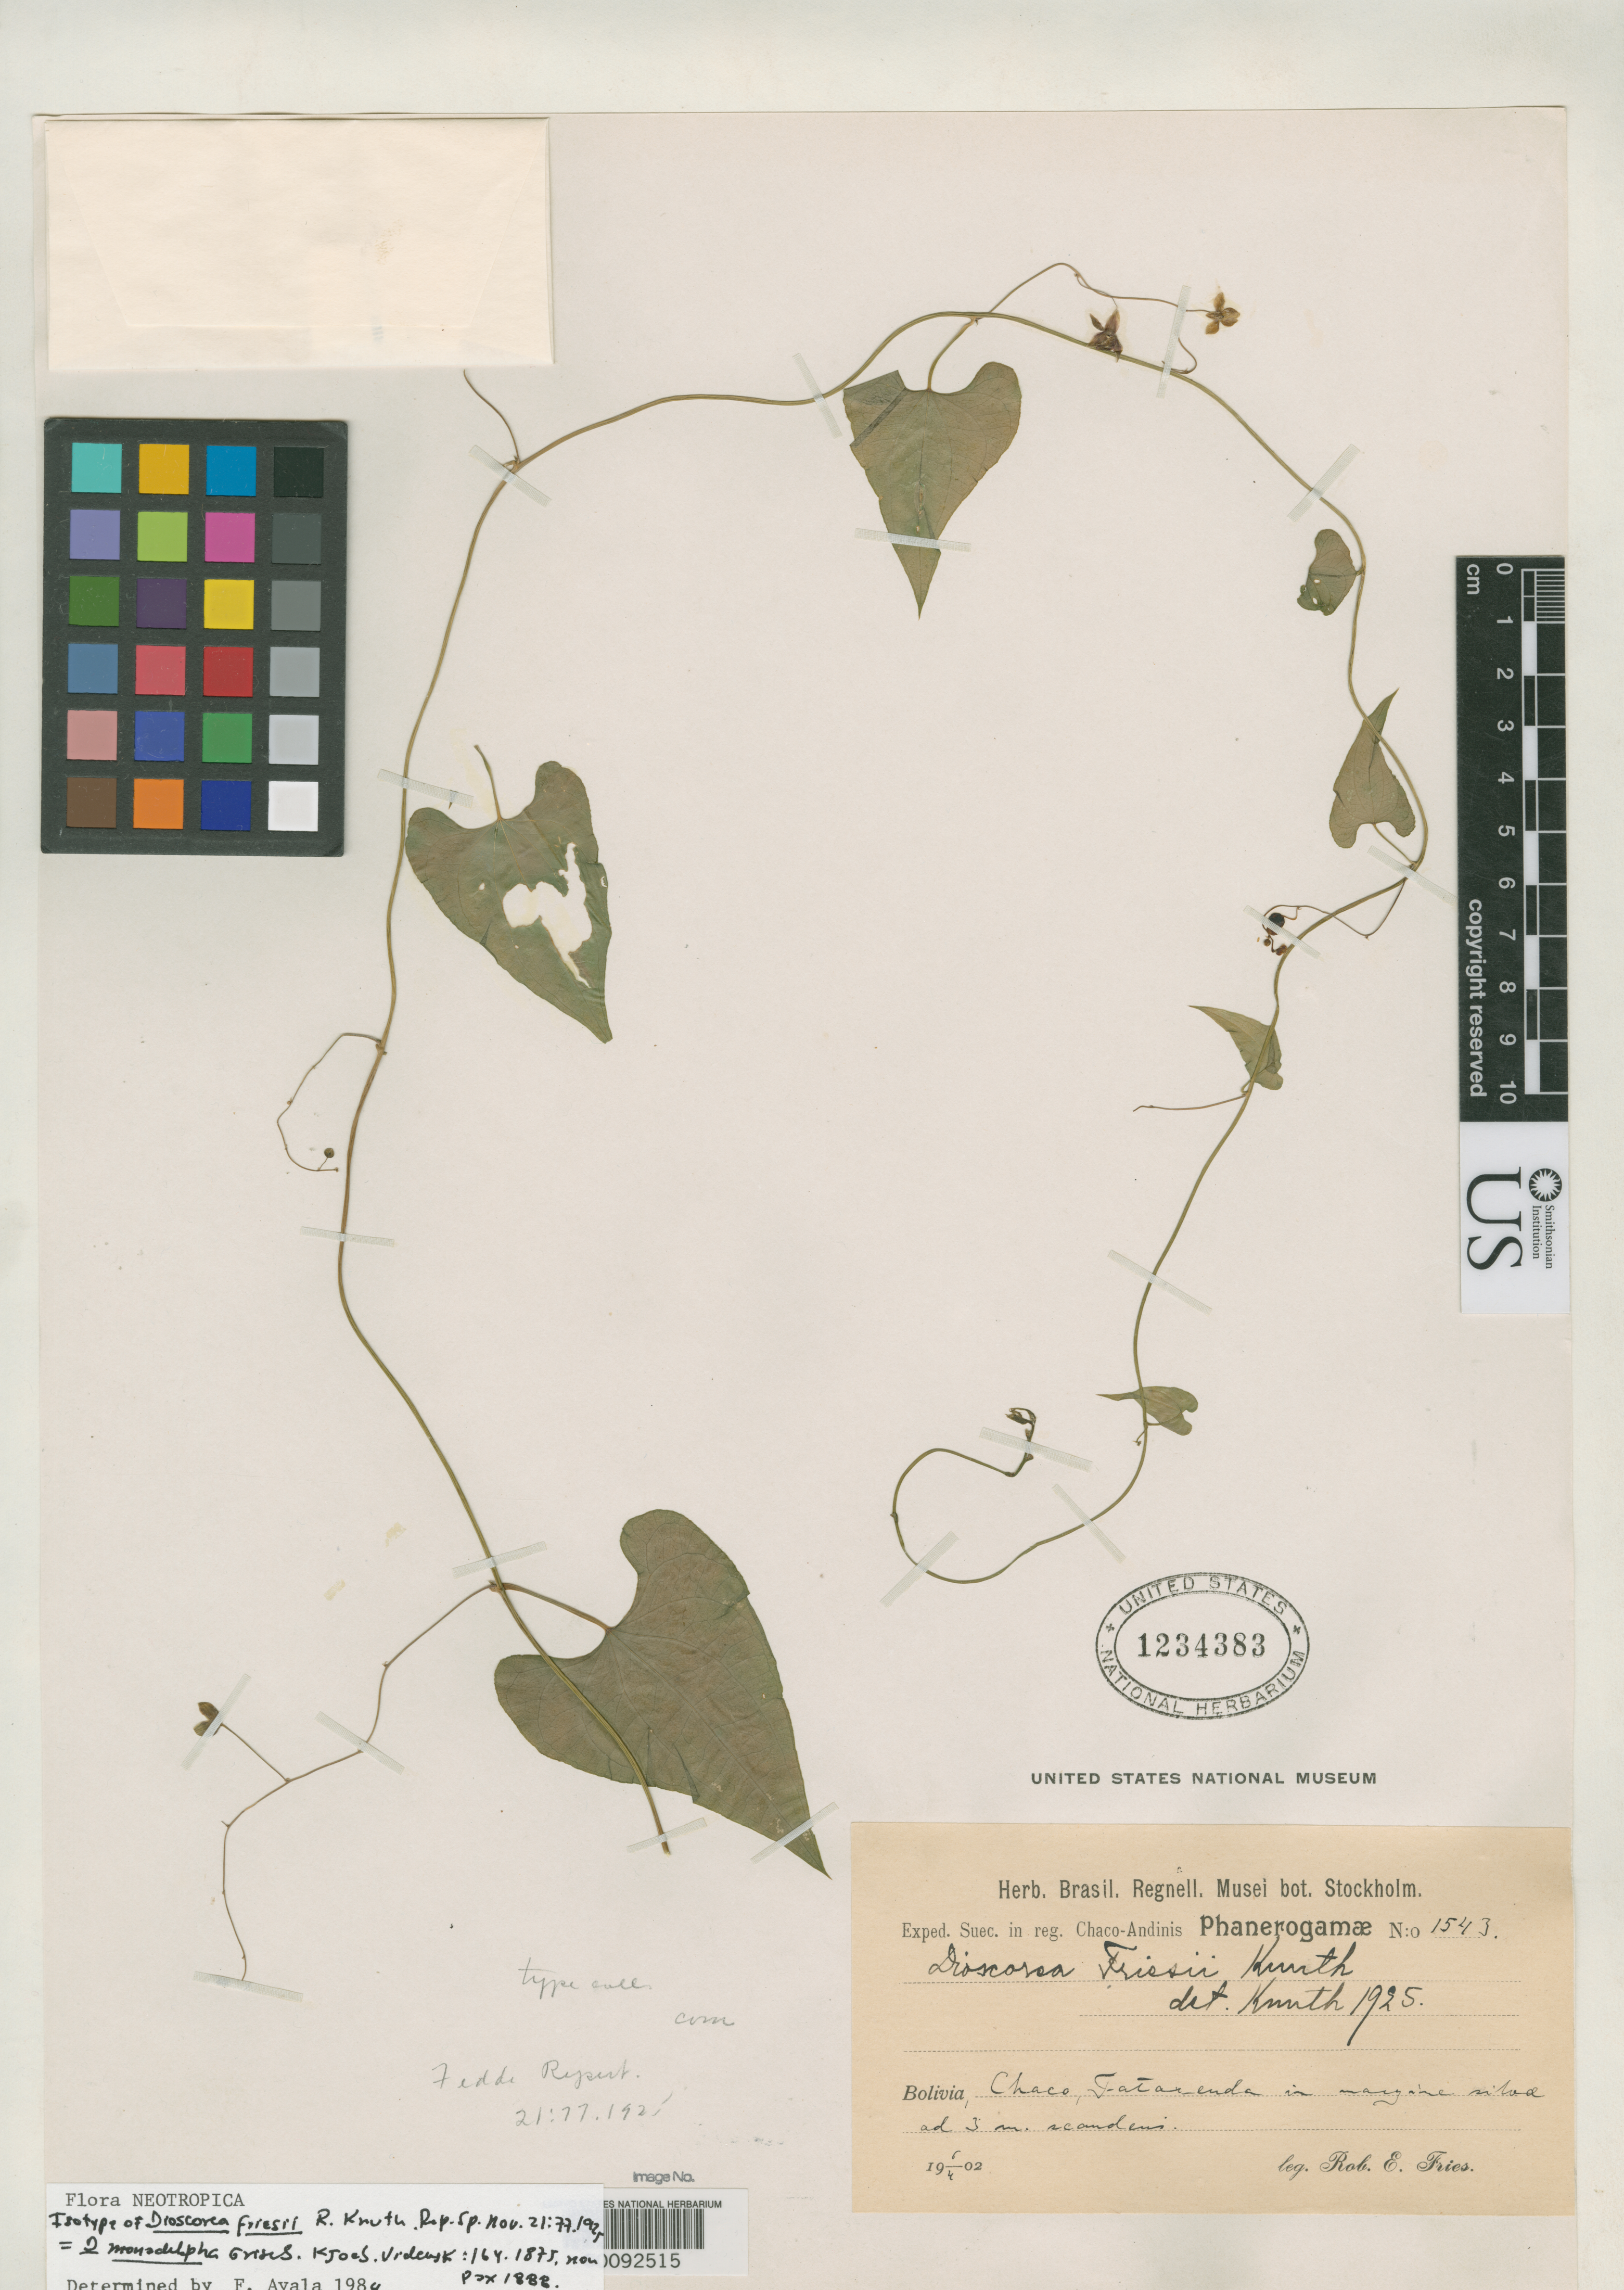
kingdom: Plantae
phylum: Tracheophyta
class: Liliopsida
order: Dioscoreales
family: Dioscoreaceae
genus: Dioscorea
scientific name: Dioscorea friesii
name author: R. Knuth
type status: Isotype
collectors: R. E. Fries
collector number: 1543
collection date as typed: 1902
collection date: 1902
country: Bolivia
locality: Chaco, Tatarenda.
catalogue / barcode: US 1234383